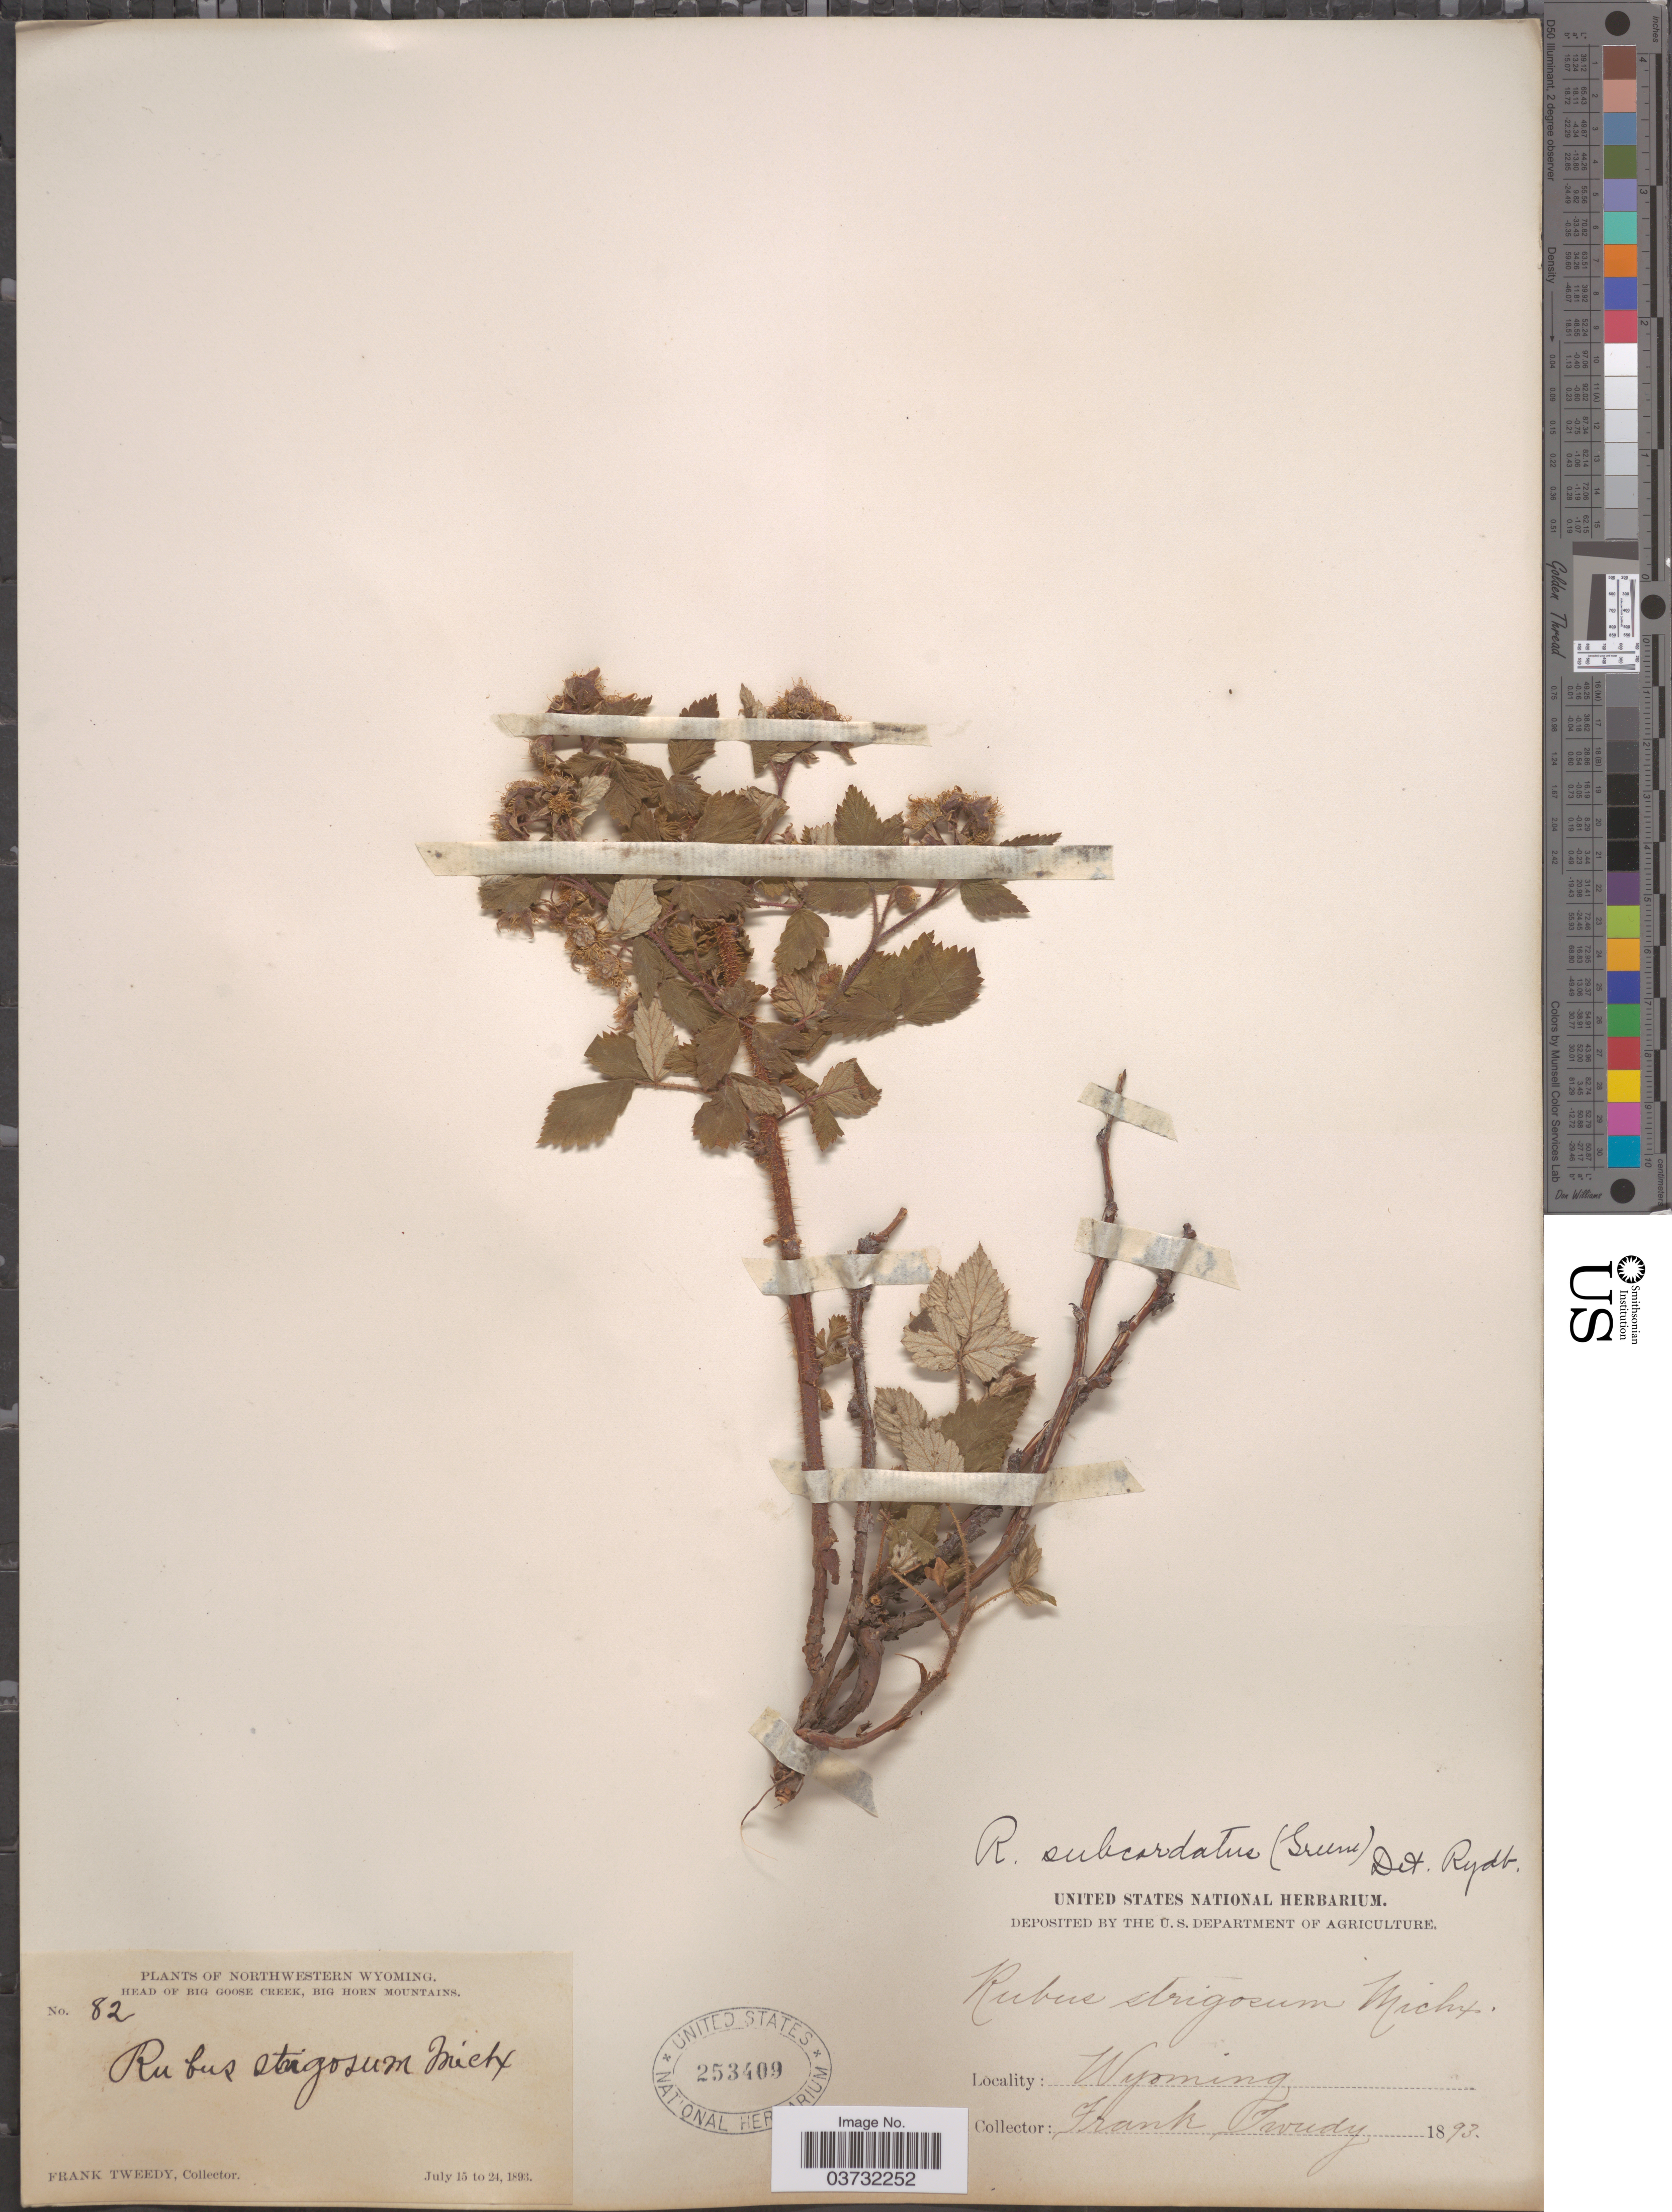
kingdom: Plantae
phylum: Tracheophyta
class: Magnoliopsida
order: Rosales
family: Rosaceae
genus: Rubus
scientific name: Rubus subcordatus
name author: H.E. Weber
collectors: F. Tweedy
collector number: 82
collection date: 1893-07-15/1893-07-24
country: United States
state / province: Wyoming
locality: Northwestern Wyoming. Head of Big Goose Creek, Big Horn Mountains.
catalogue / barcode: US 253409